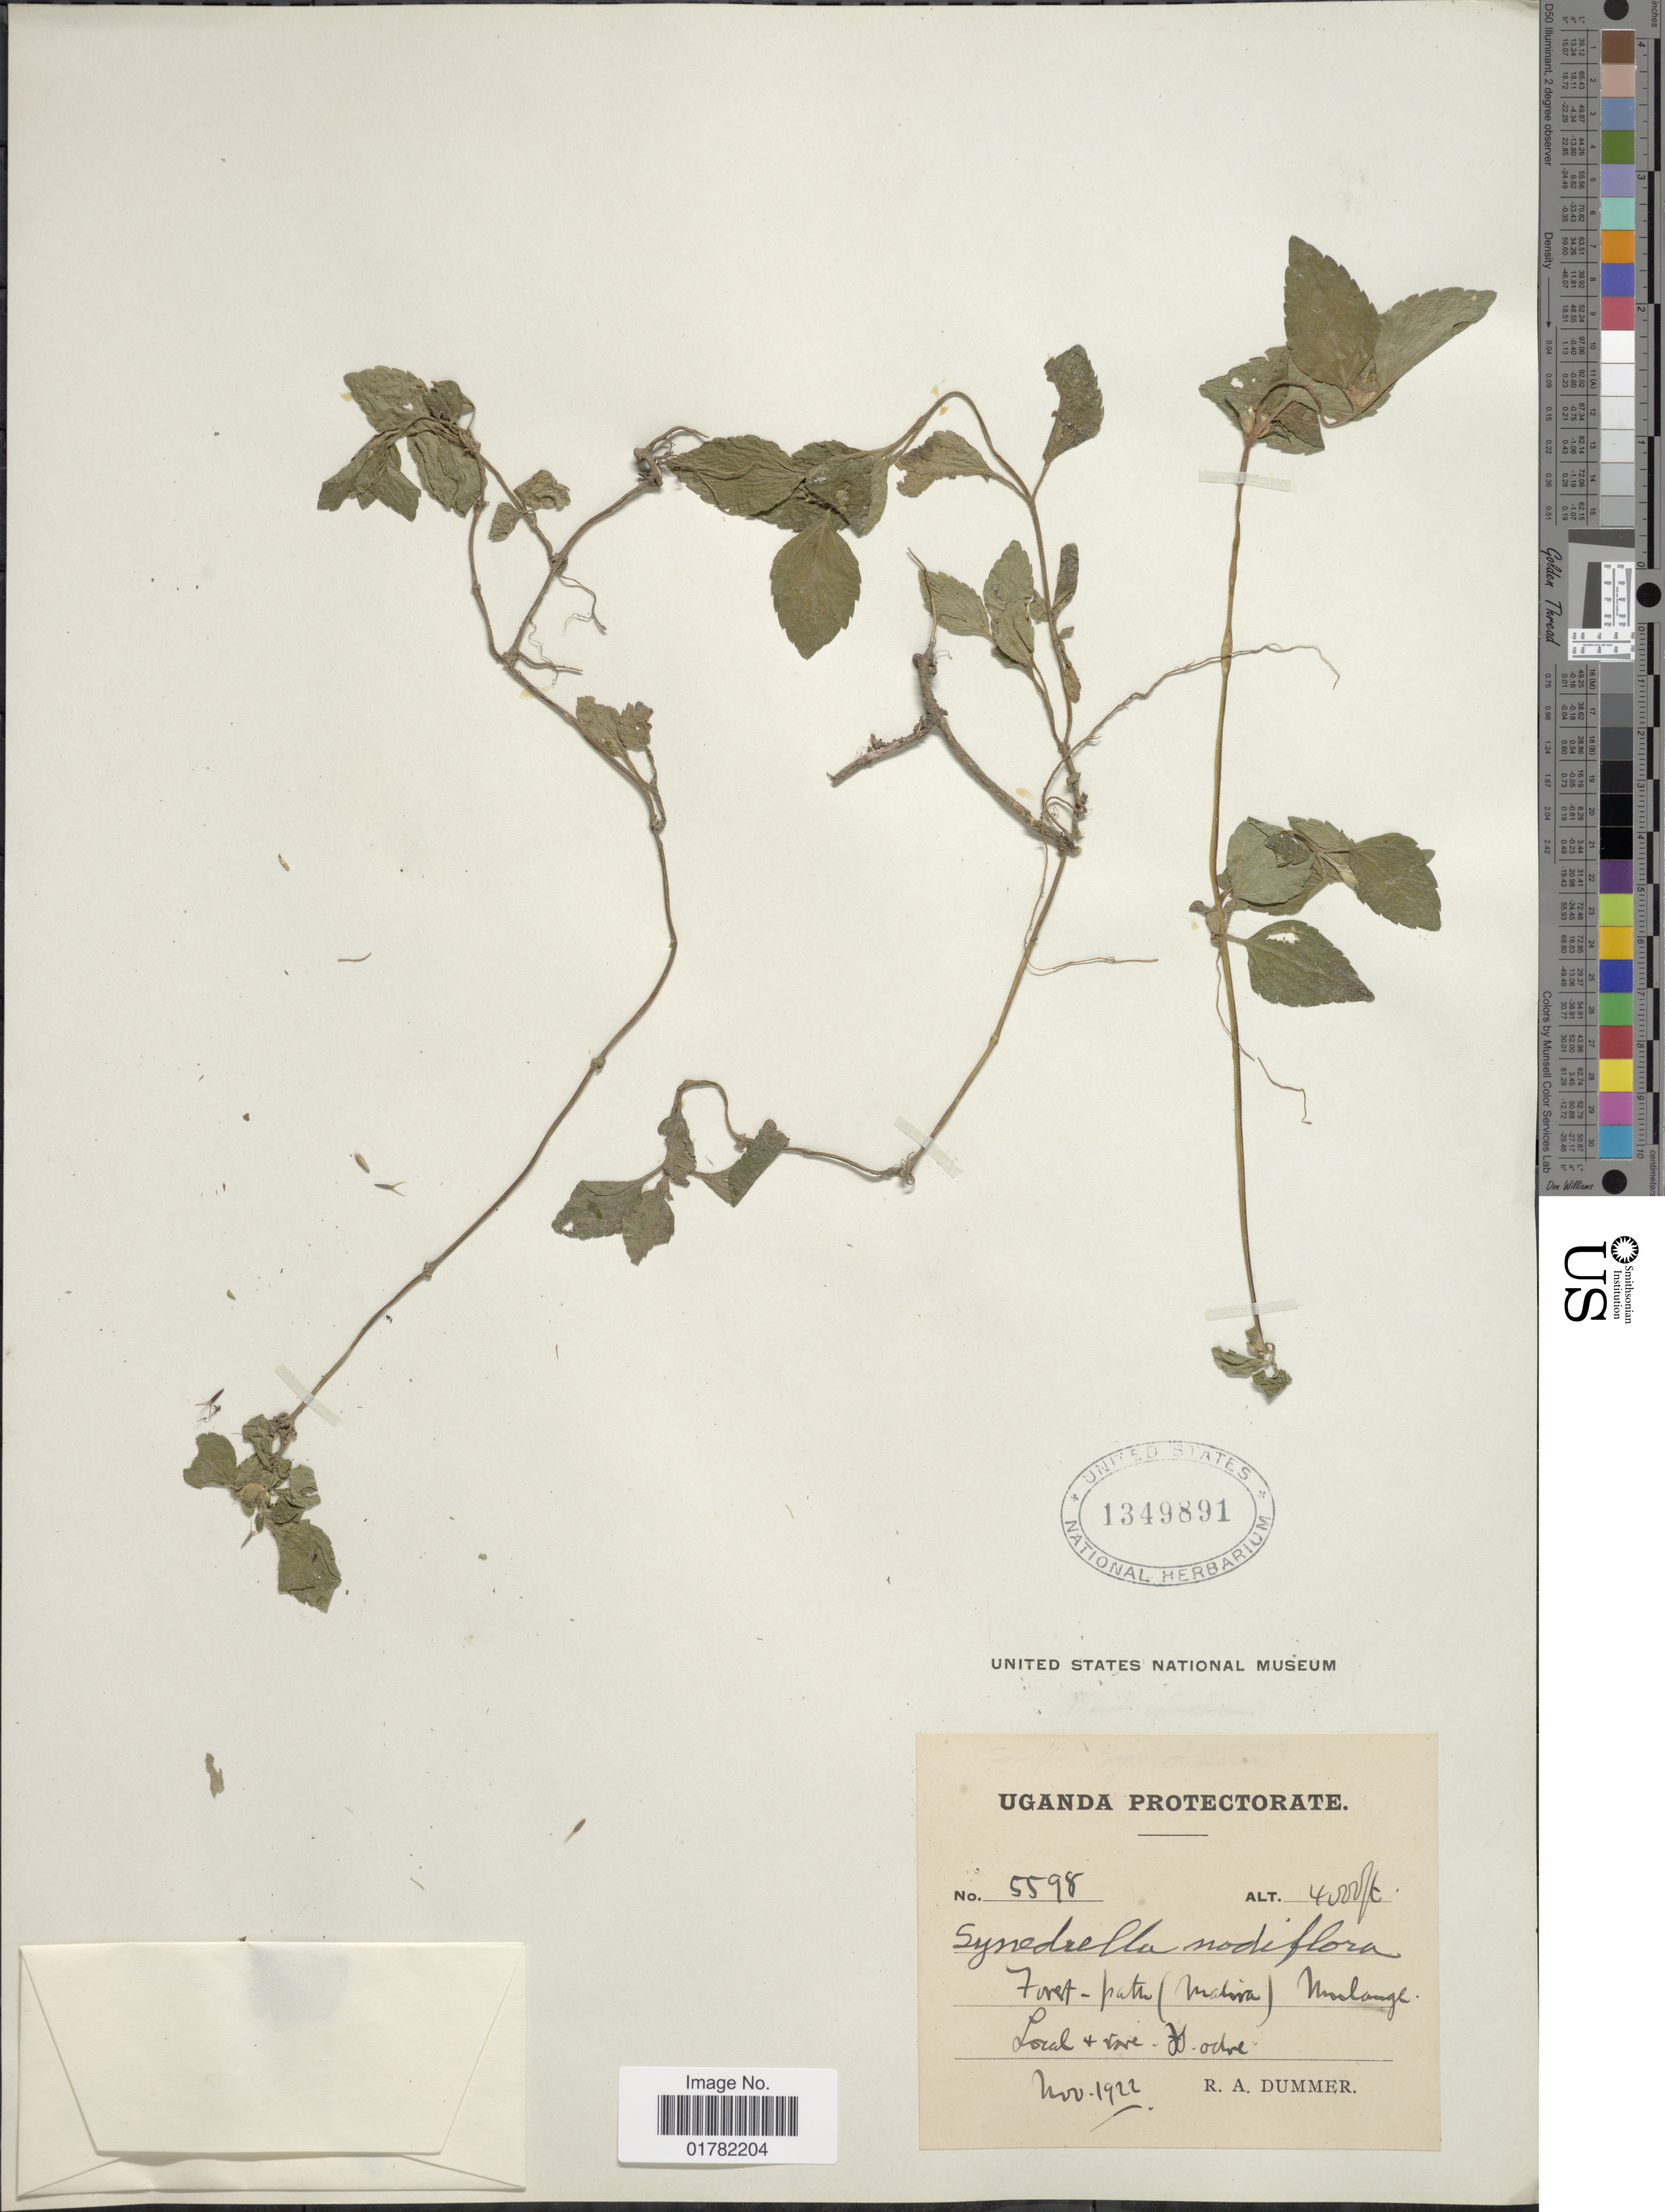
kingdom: Plantae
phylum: Tracheophyta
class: Magnoliopsida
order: Asterales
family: Asteraceae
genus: Synedrella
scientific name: Synedrella nodiflora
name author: (L.) Gaertn.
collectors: R. Dümmer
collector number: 5598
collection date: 1922-11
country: Uganda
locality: Uganda Protectorate, Forest - pat (matira) Moulange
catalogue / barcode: US 1349891